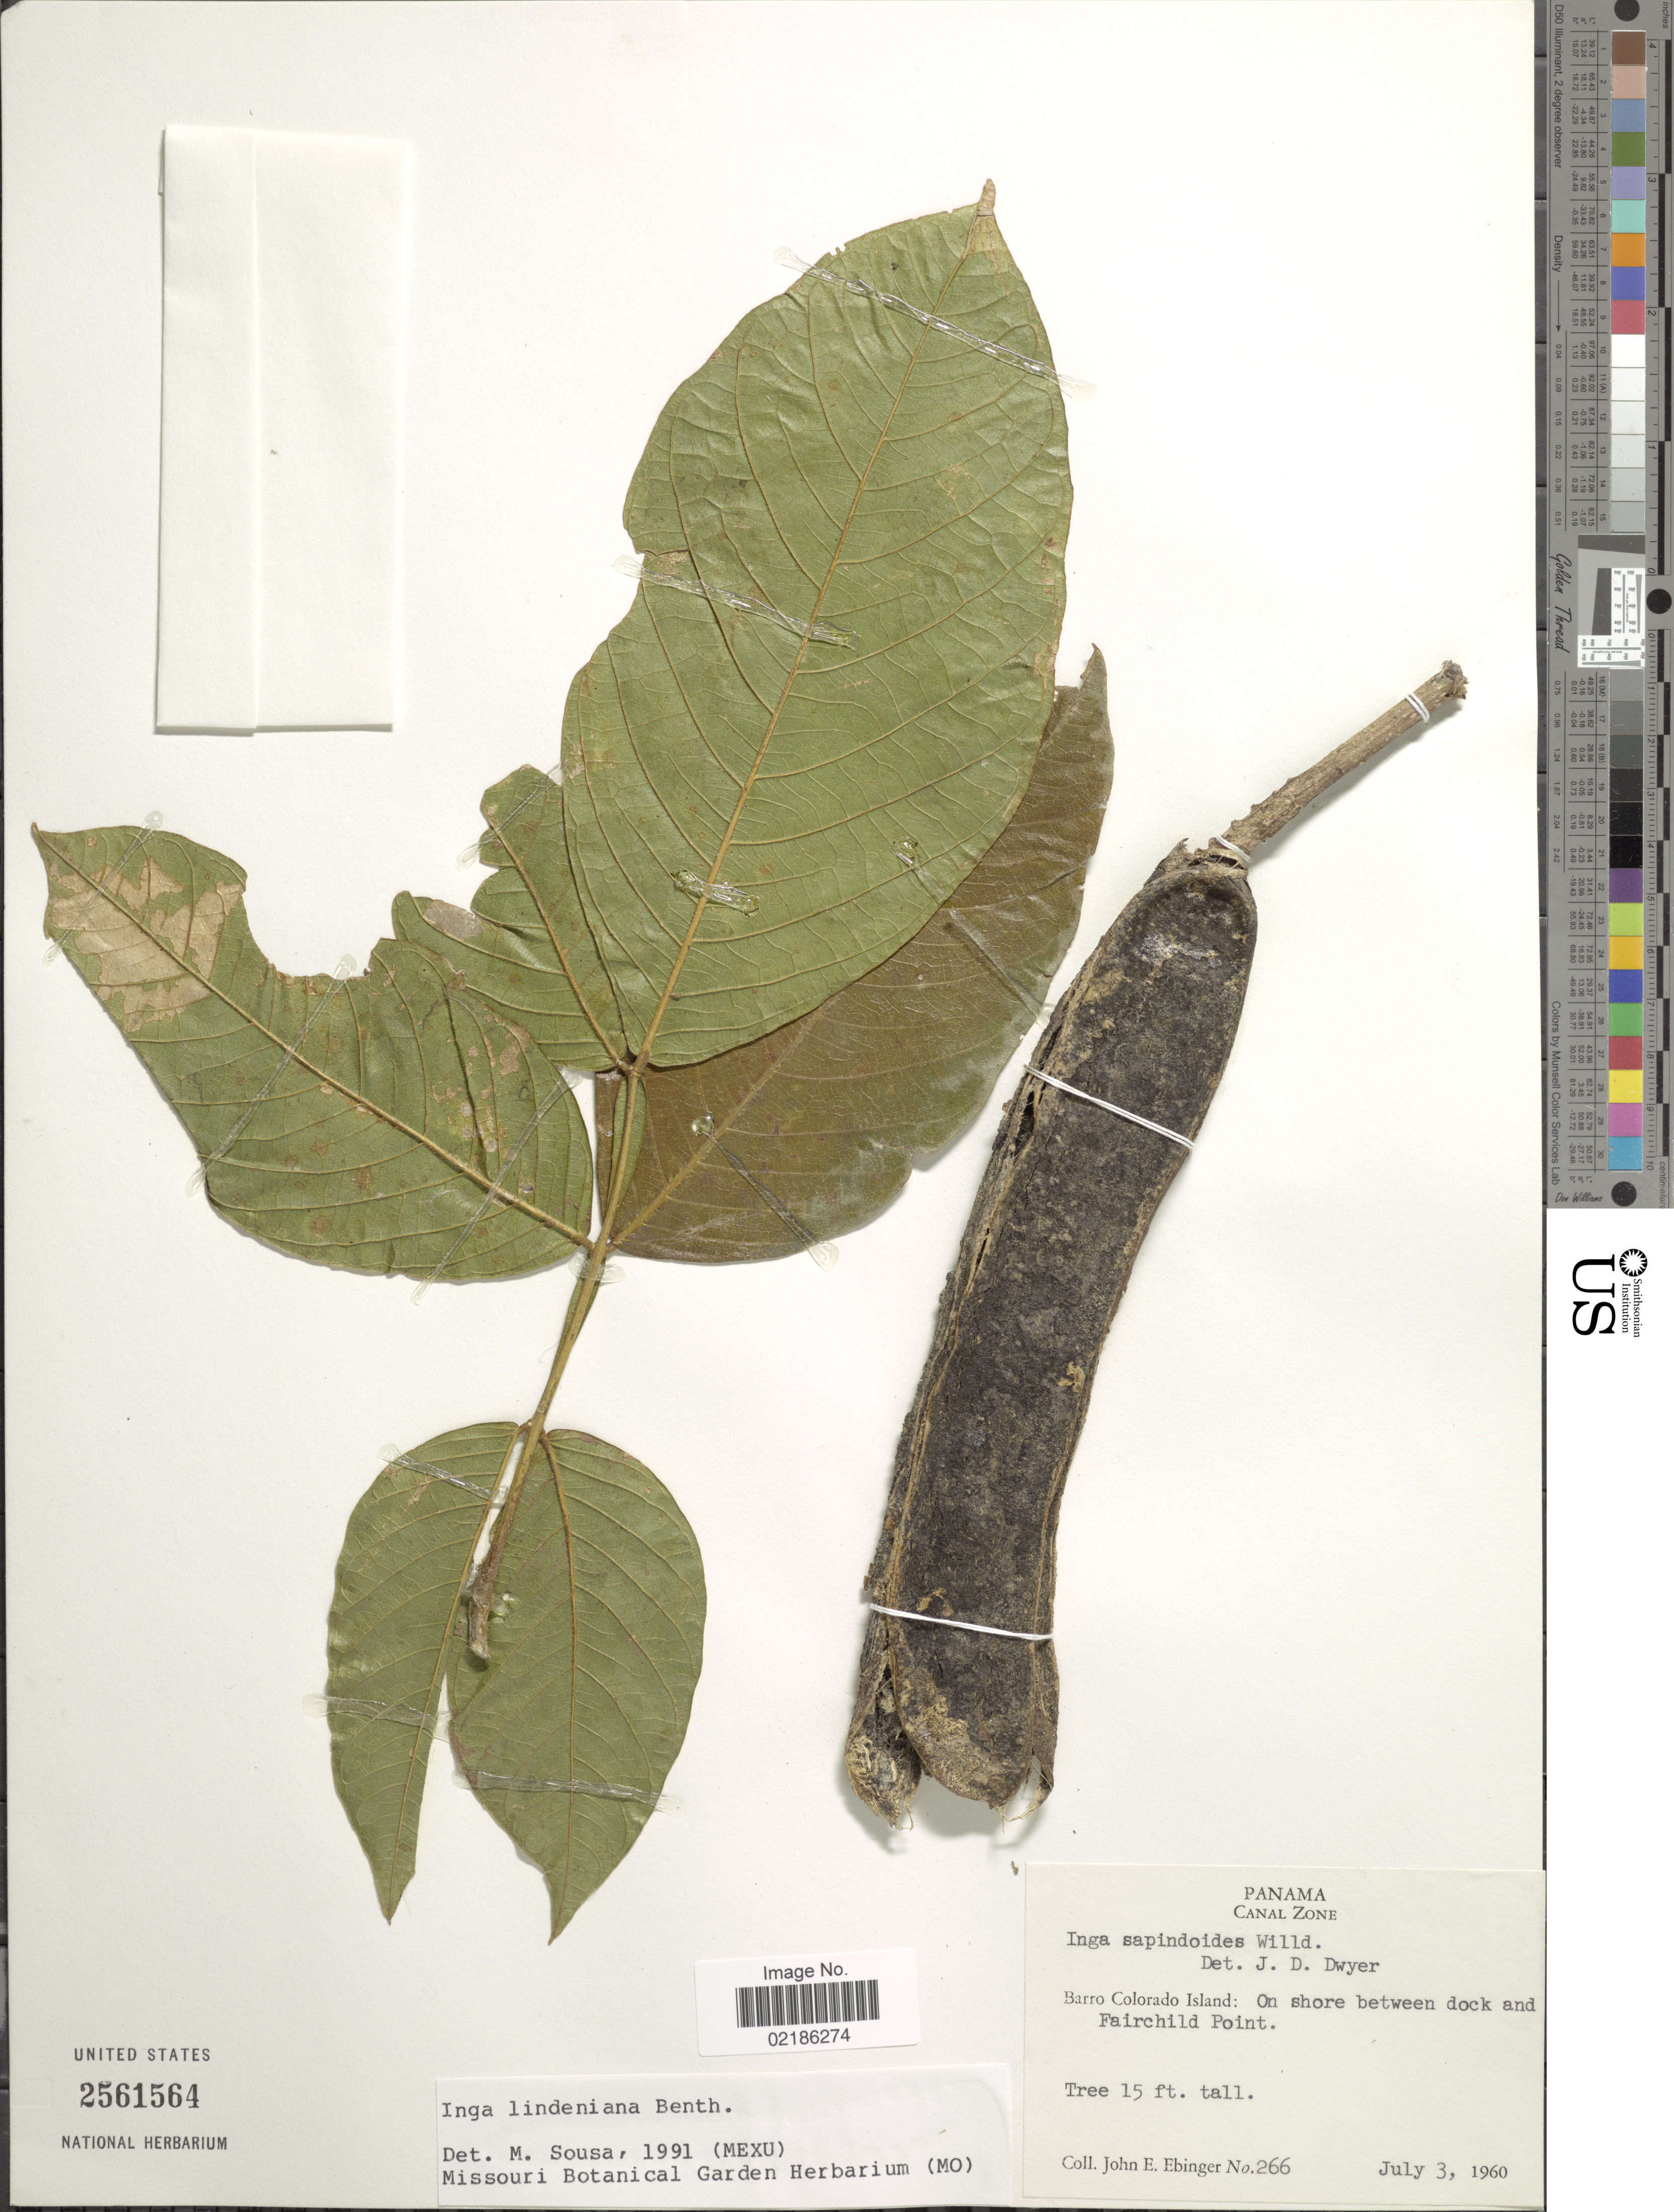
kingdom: Plantae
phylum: Tracheophyta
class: Magnoliopsida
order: Fabales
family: Fabaceae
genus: Inga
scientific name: Inga lindeniana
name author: Benth.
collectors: J. Ebinger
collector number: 266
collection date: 1960-07-03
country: Panama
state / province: Panamá Oeste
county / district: Canal Zone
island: Barro Colorado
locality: Barro Colorado Island, between dock and Fairchild Point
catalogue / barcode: US 2561564